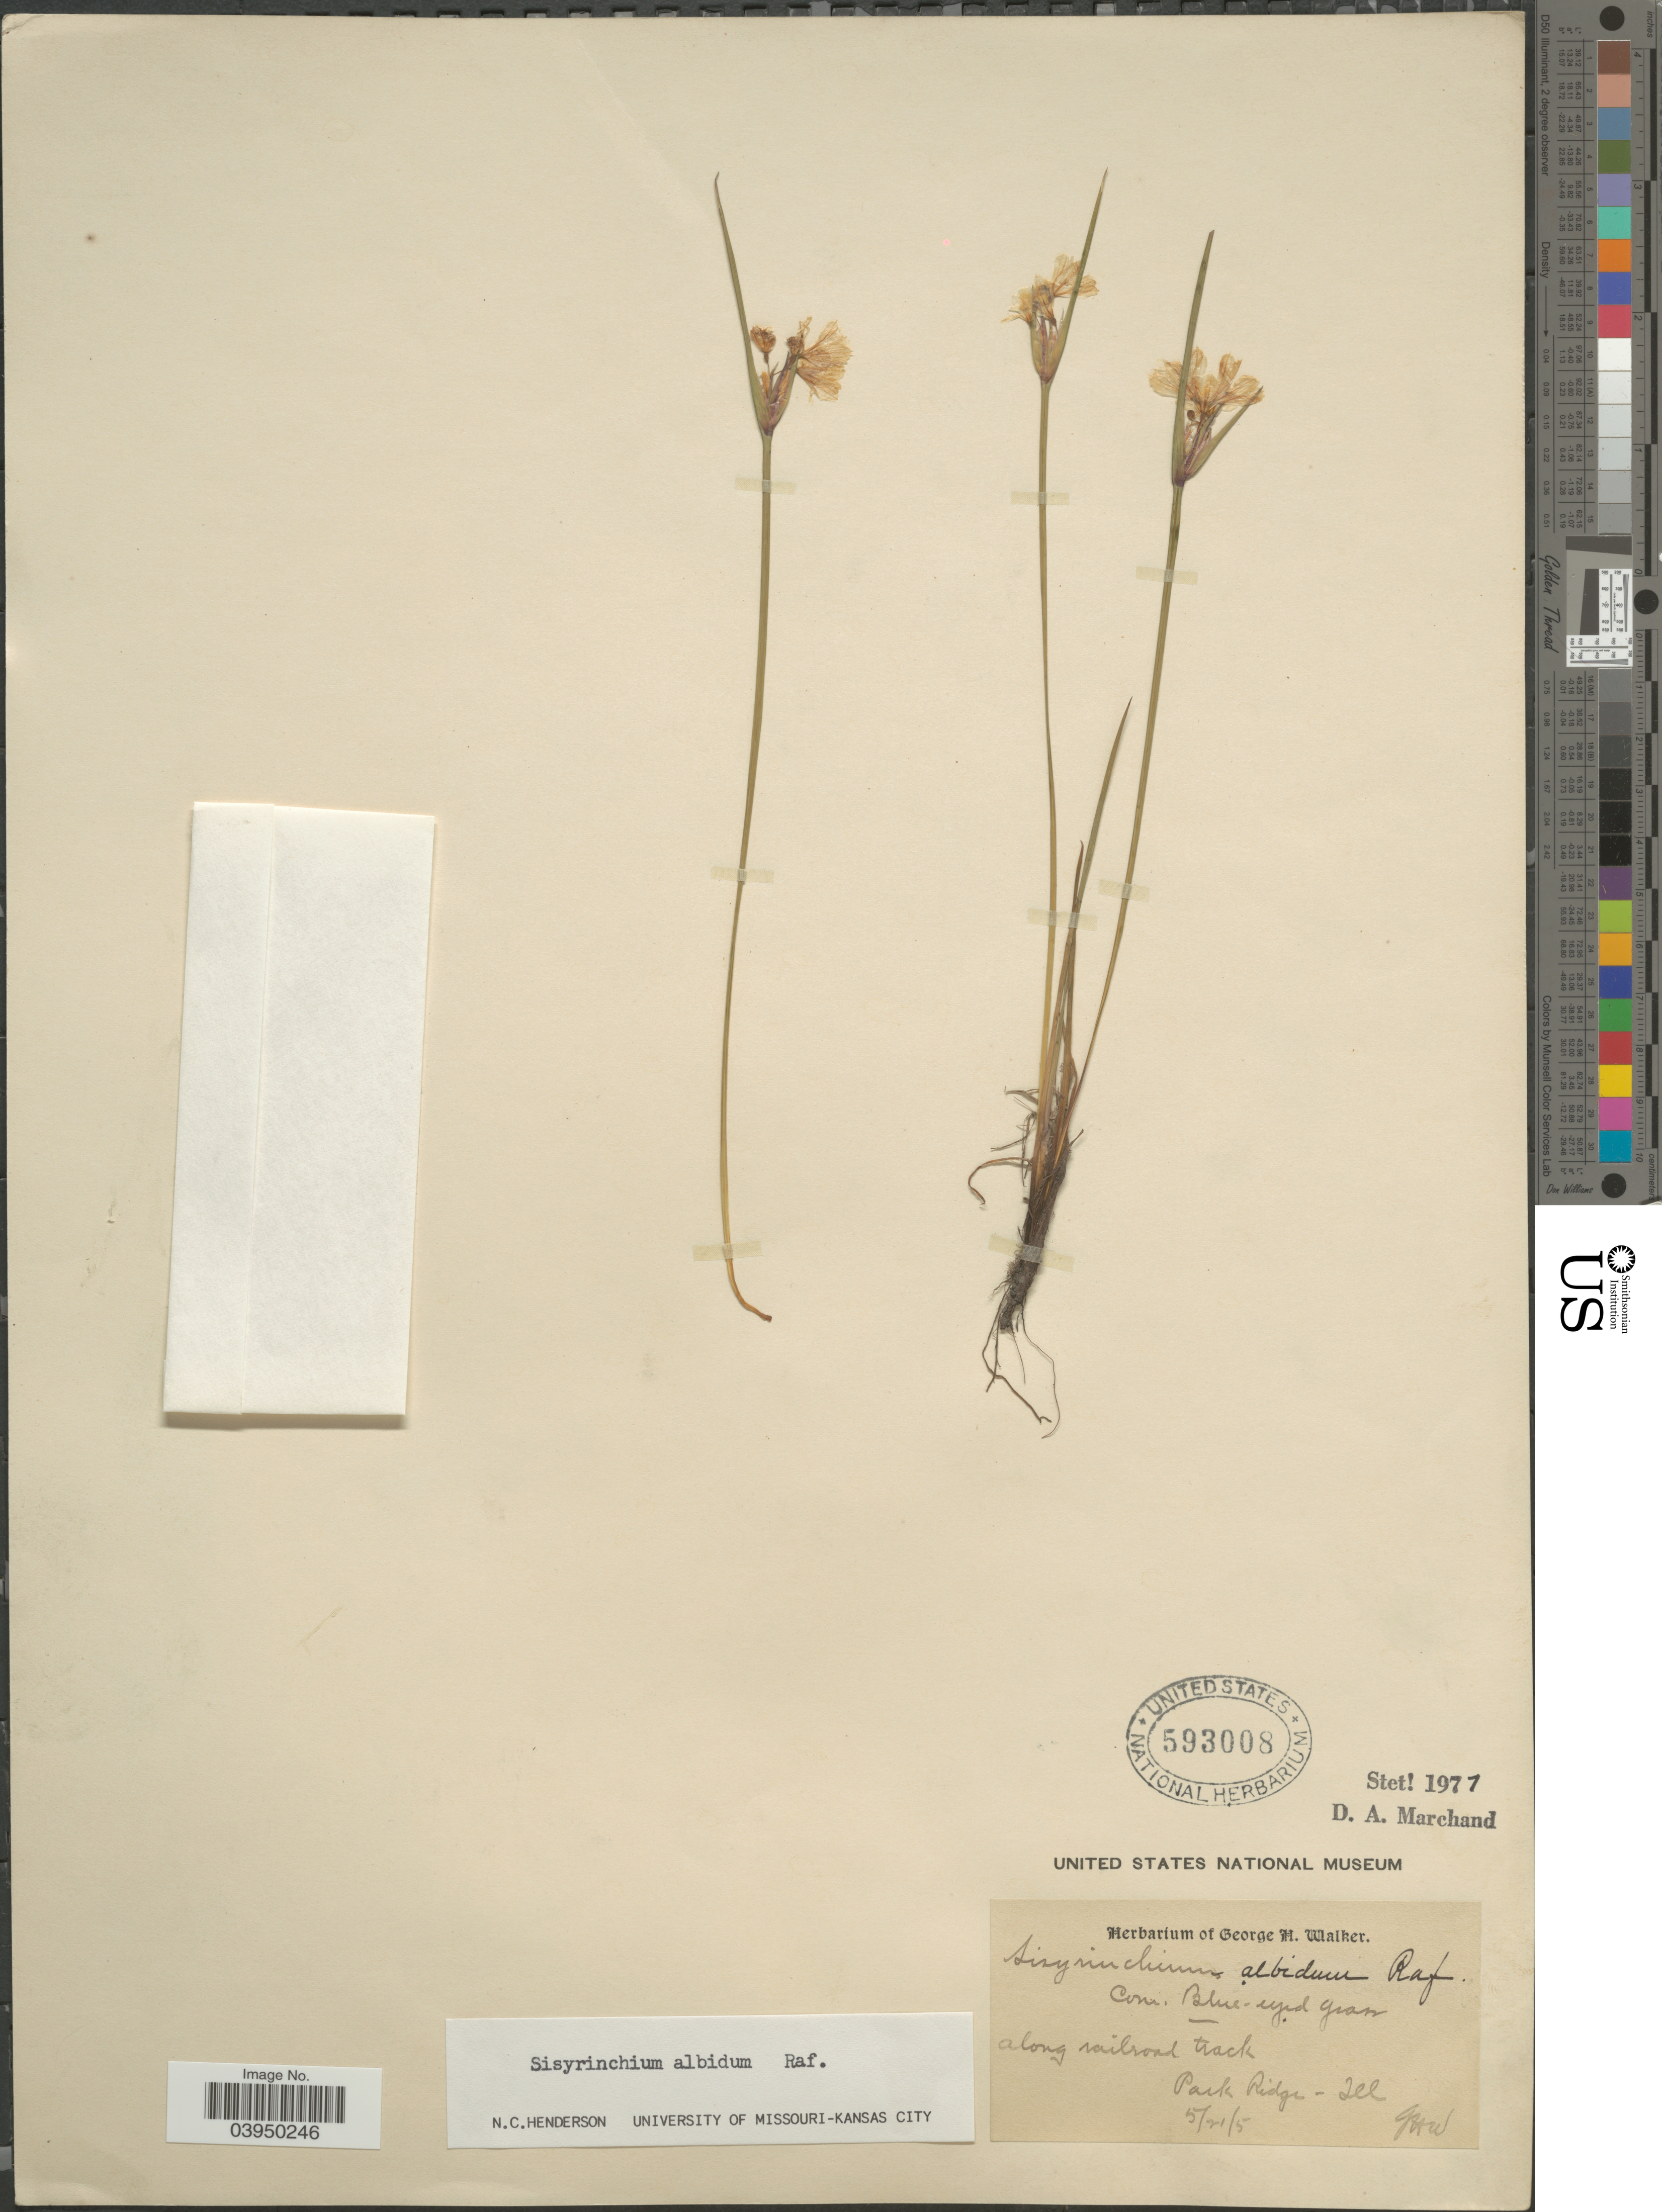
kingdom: Plantae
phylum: Tracheophyta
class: Liliopsida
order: Asparagales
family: Iridaceae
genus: Sisyrinchium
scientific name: Sisyrinchium albidum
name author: Raf.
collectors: G. H. Walker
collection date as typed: Transcribed d/m/y: 21/5/5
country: United States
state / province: Illinois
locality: Park Ridge.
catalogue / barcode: US 593008